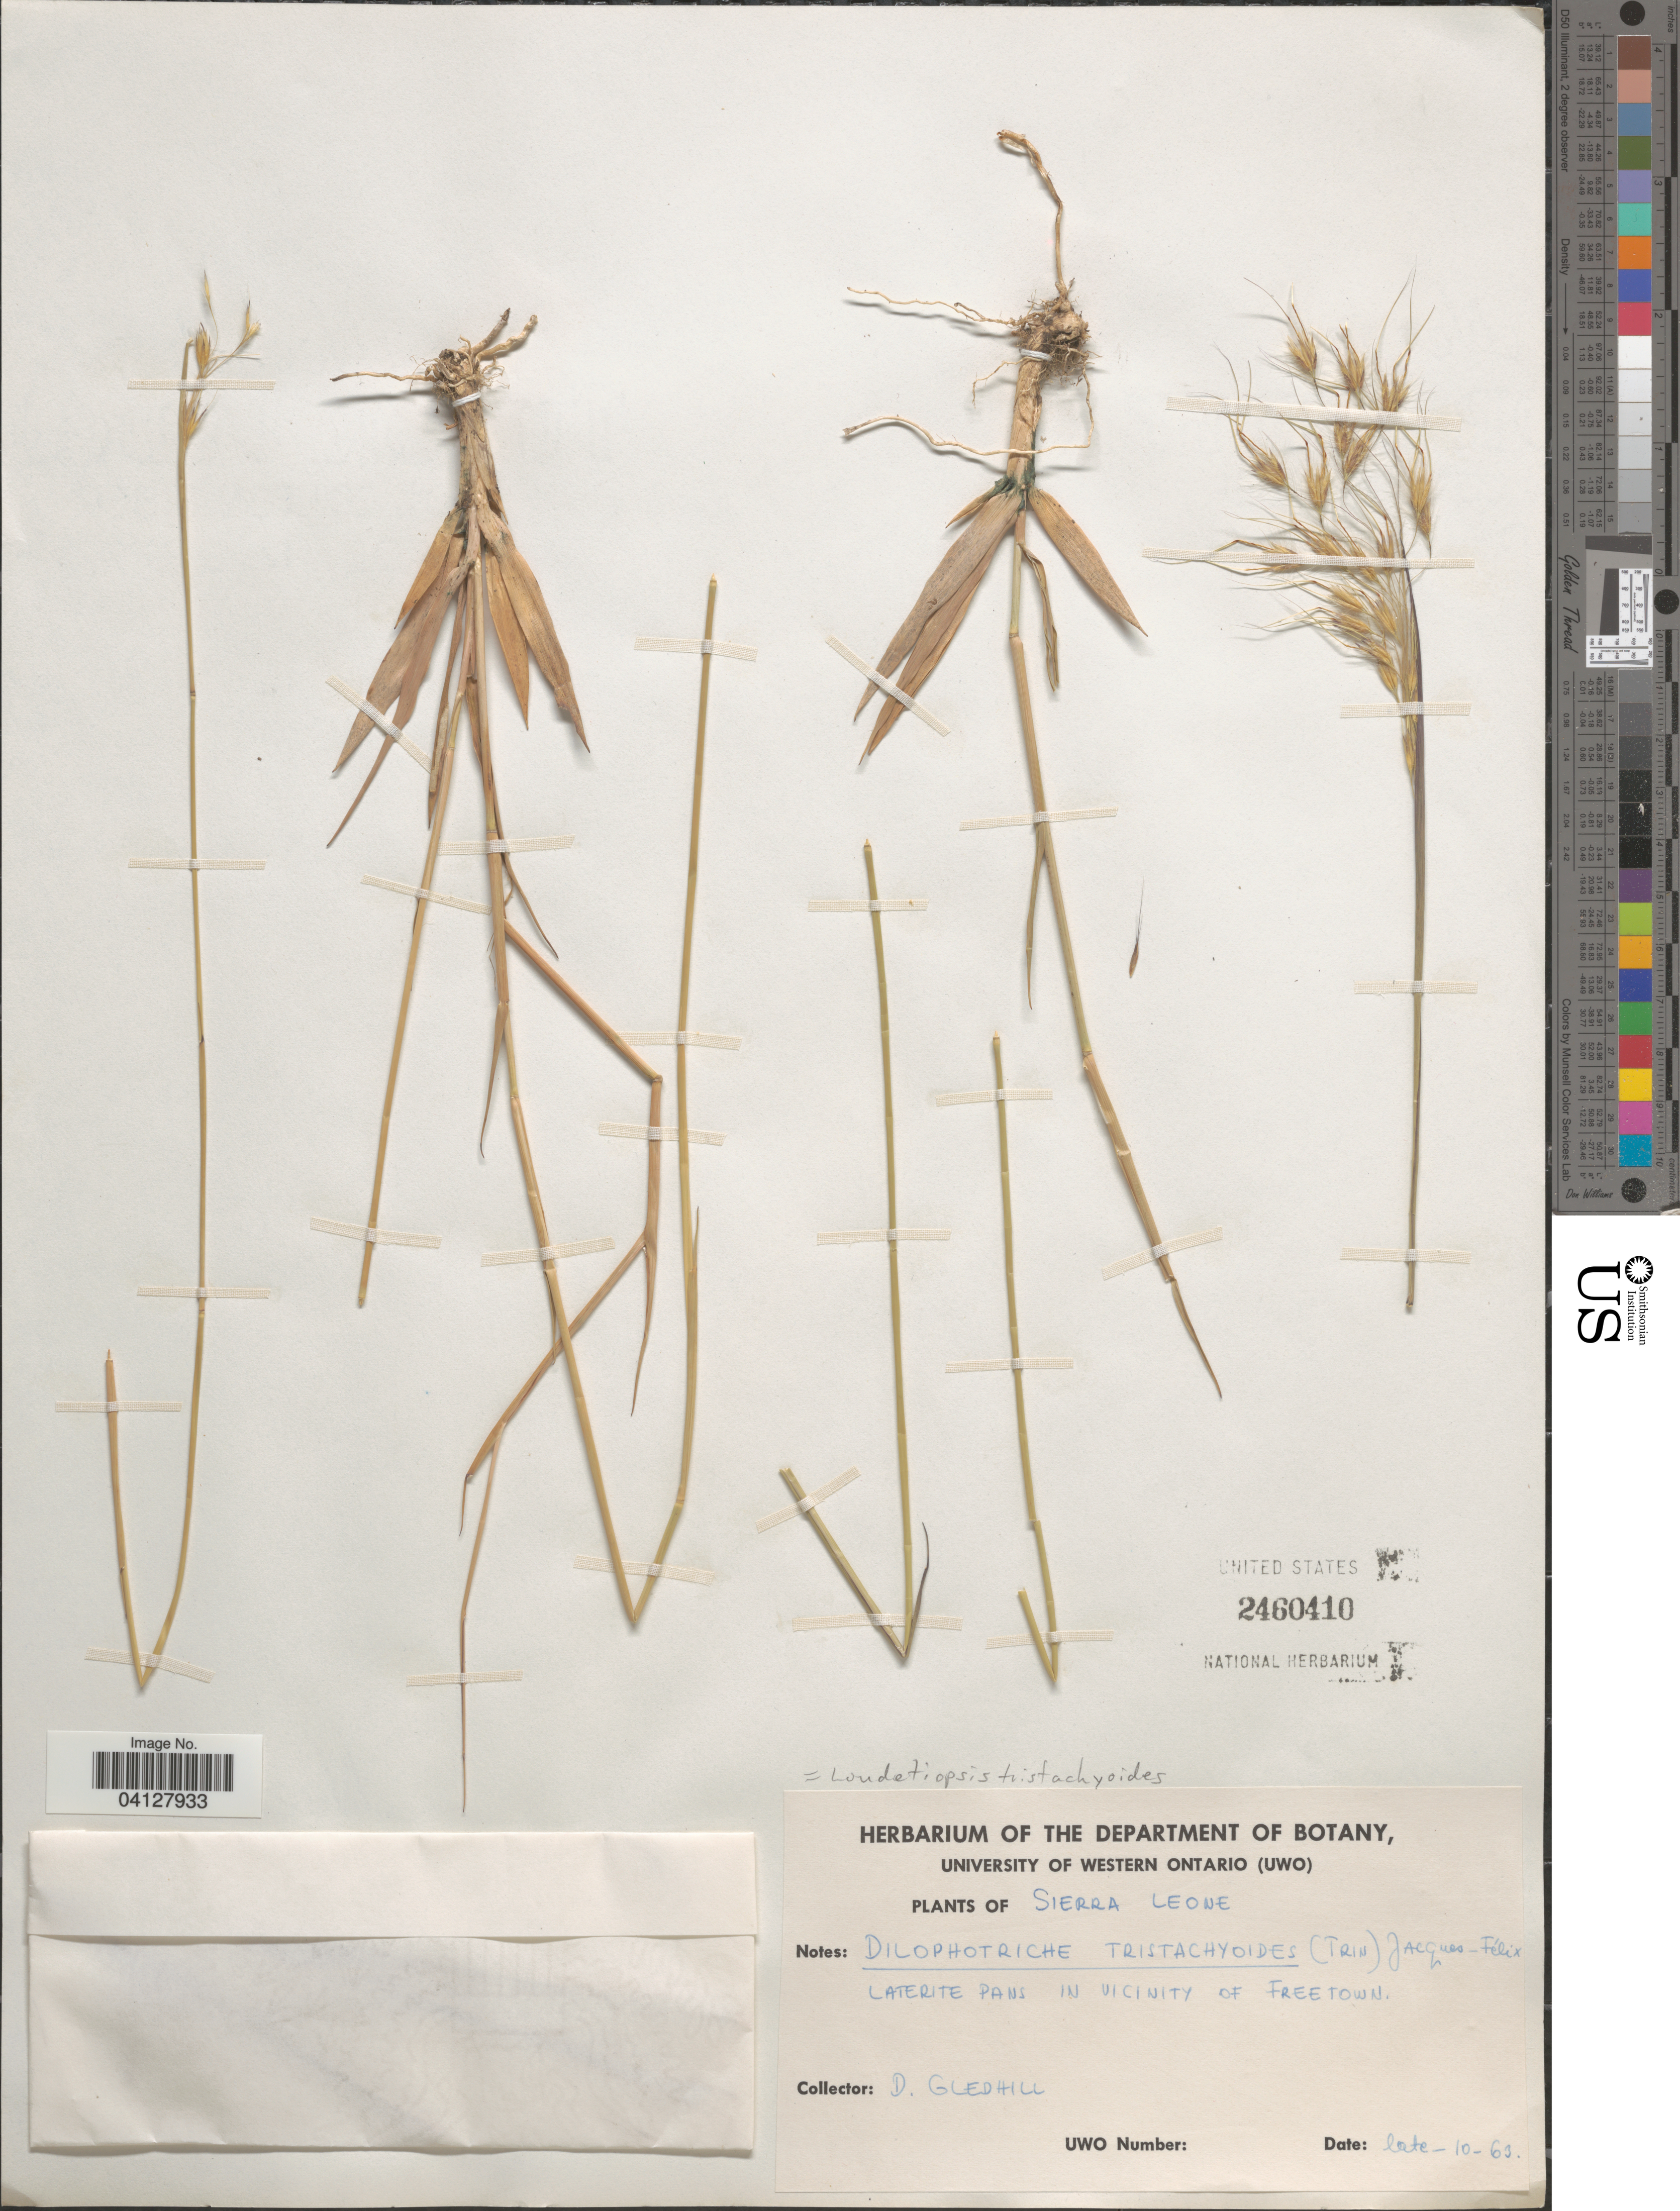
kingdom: Plantae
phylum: Tracheophyta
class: Liliopsida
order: Poales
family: Poaceae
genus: Dilophotriche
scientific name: Dilophotriche tristachyoides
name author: (Trin.) Jacq.-Fél.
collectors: D. Gledhill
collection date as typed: late-10-63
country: Sierra Leone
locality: Laterite pans in Vicinity of Freetown.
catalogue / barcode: US 2460410